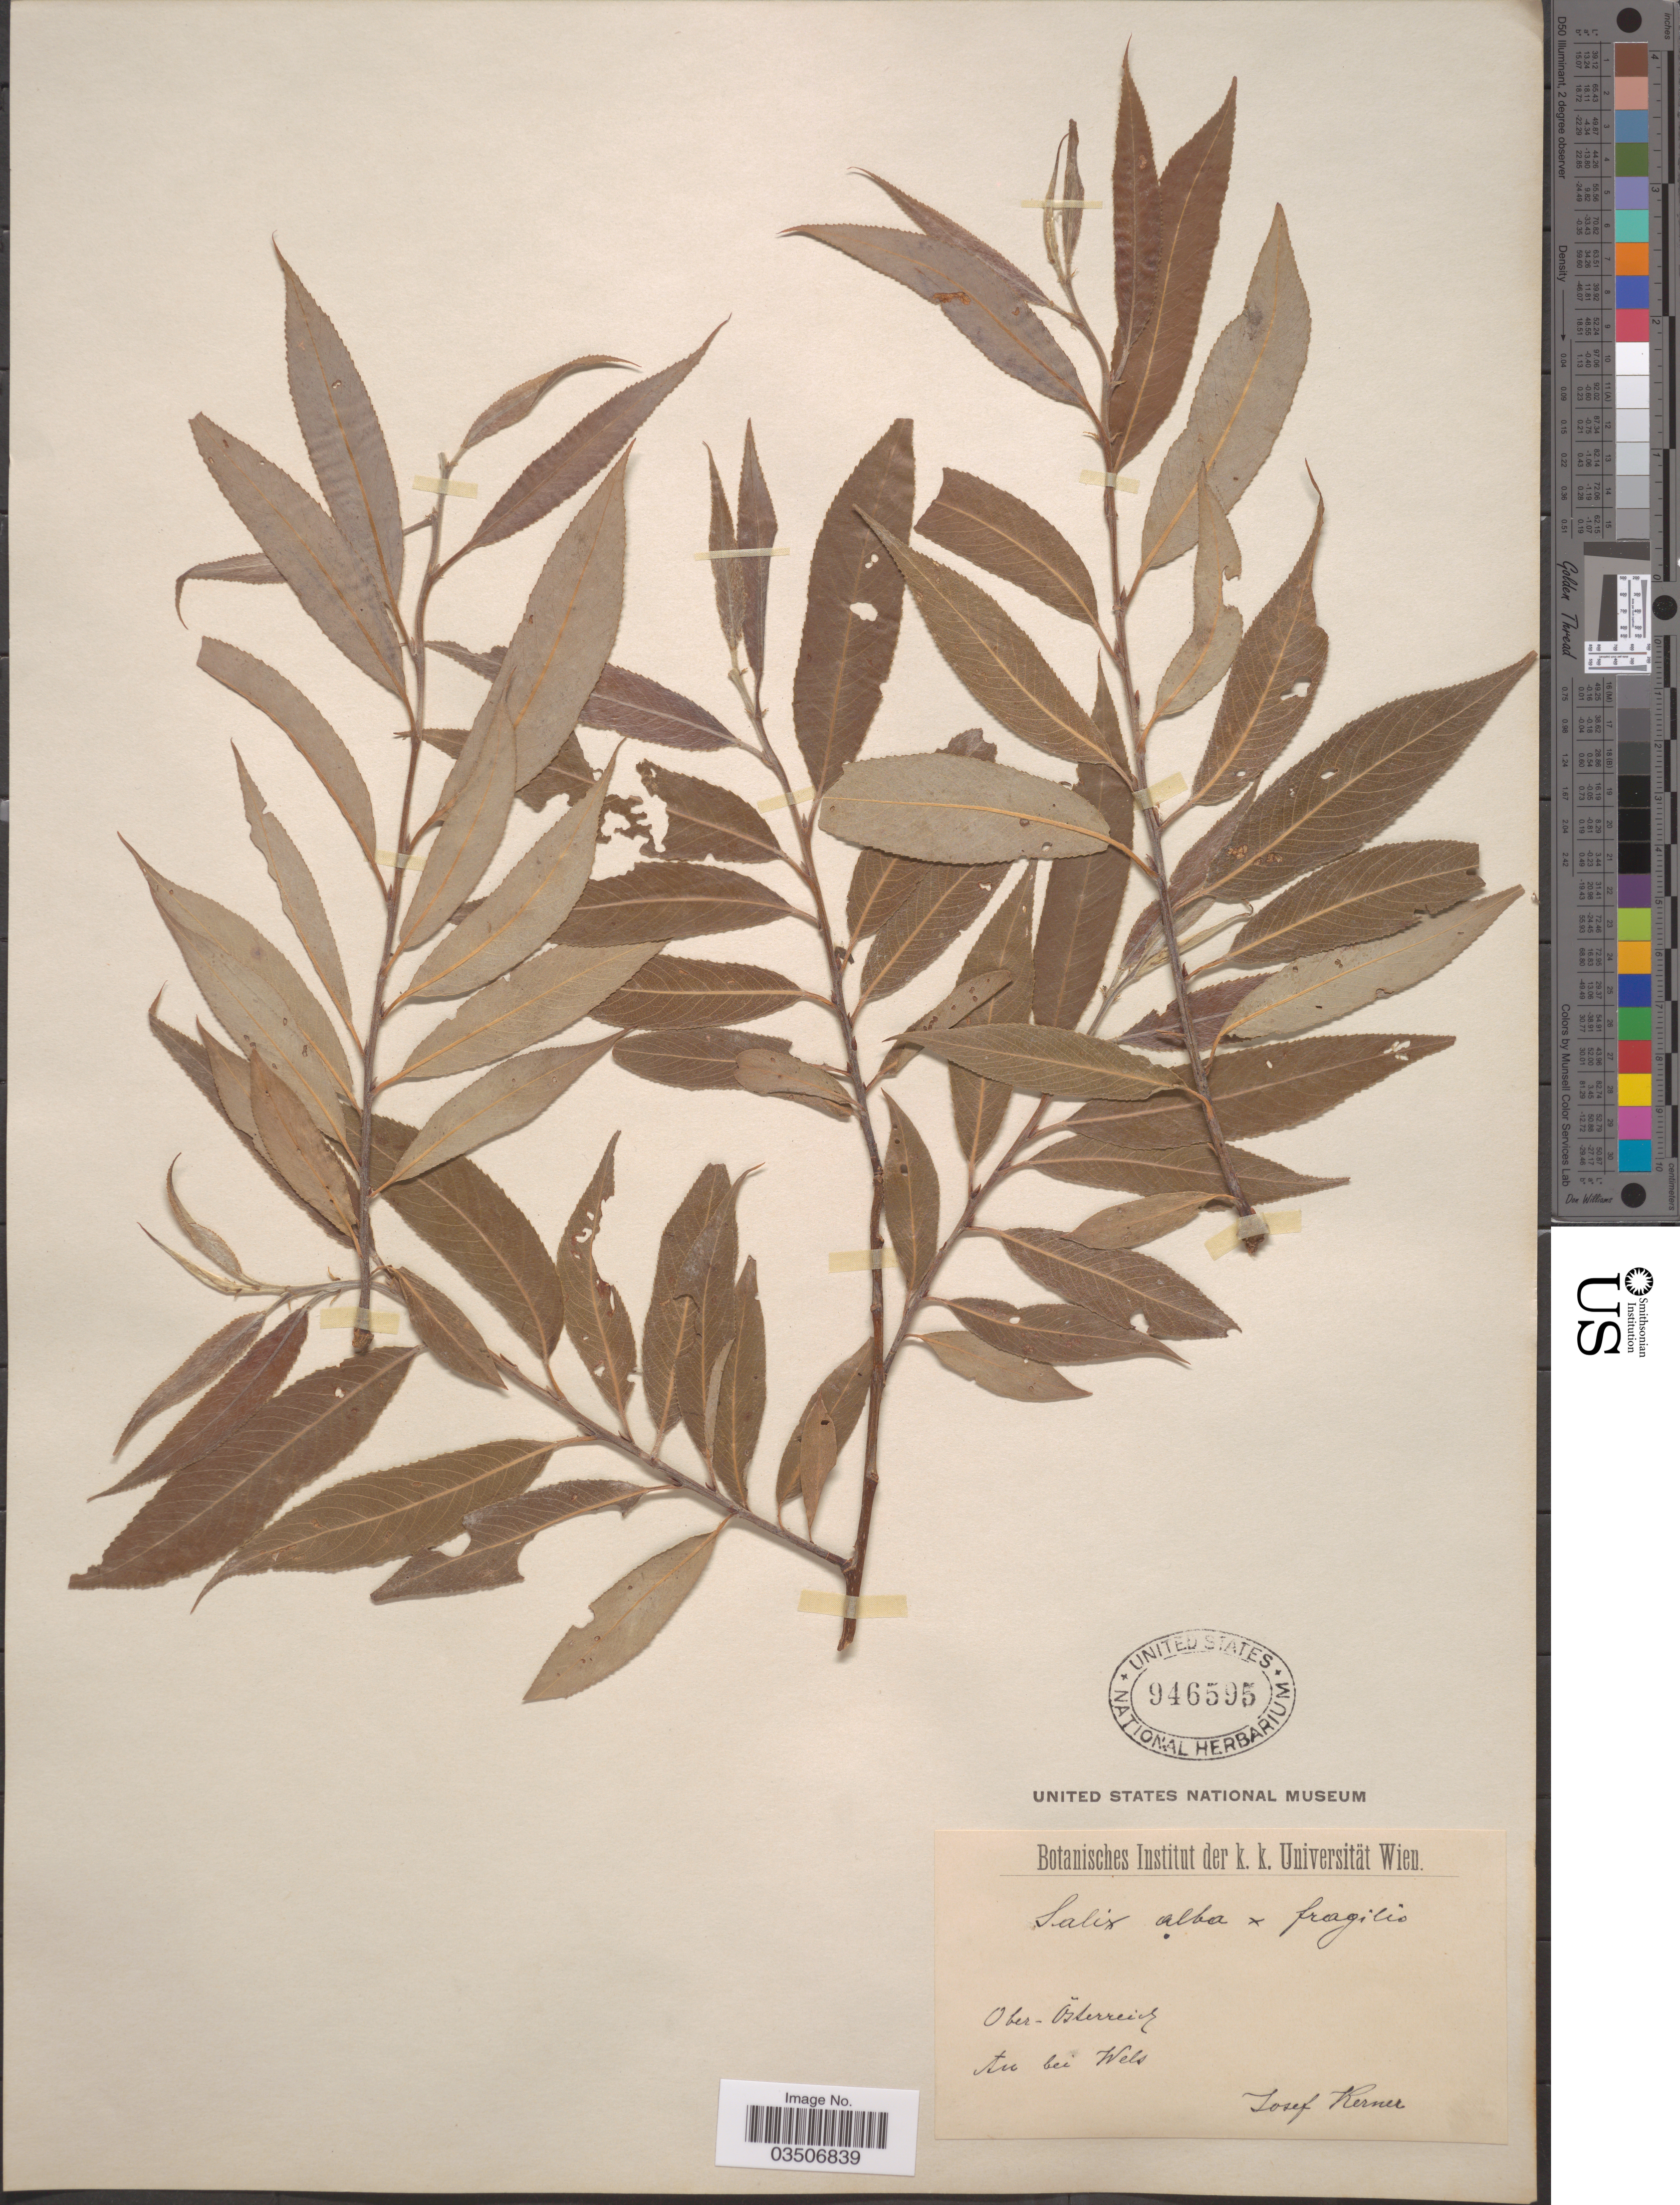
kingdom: Plantae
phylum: Tracheophyta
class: Magnoliopsida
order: Malpighiales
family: Salicaceae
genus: Salix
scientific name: Salix alba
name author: L.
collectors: J. Kerner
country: Austria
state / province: Oberosterreich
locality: Tu [interpreted] bei Wels.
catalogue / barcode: US 946595